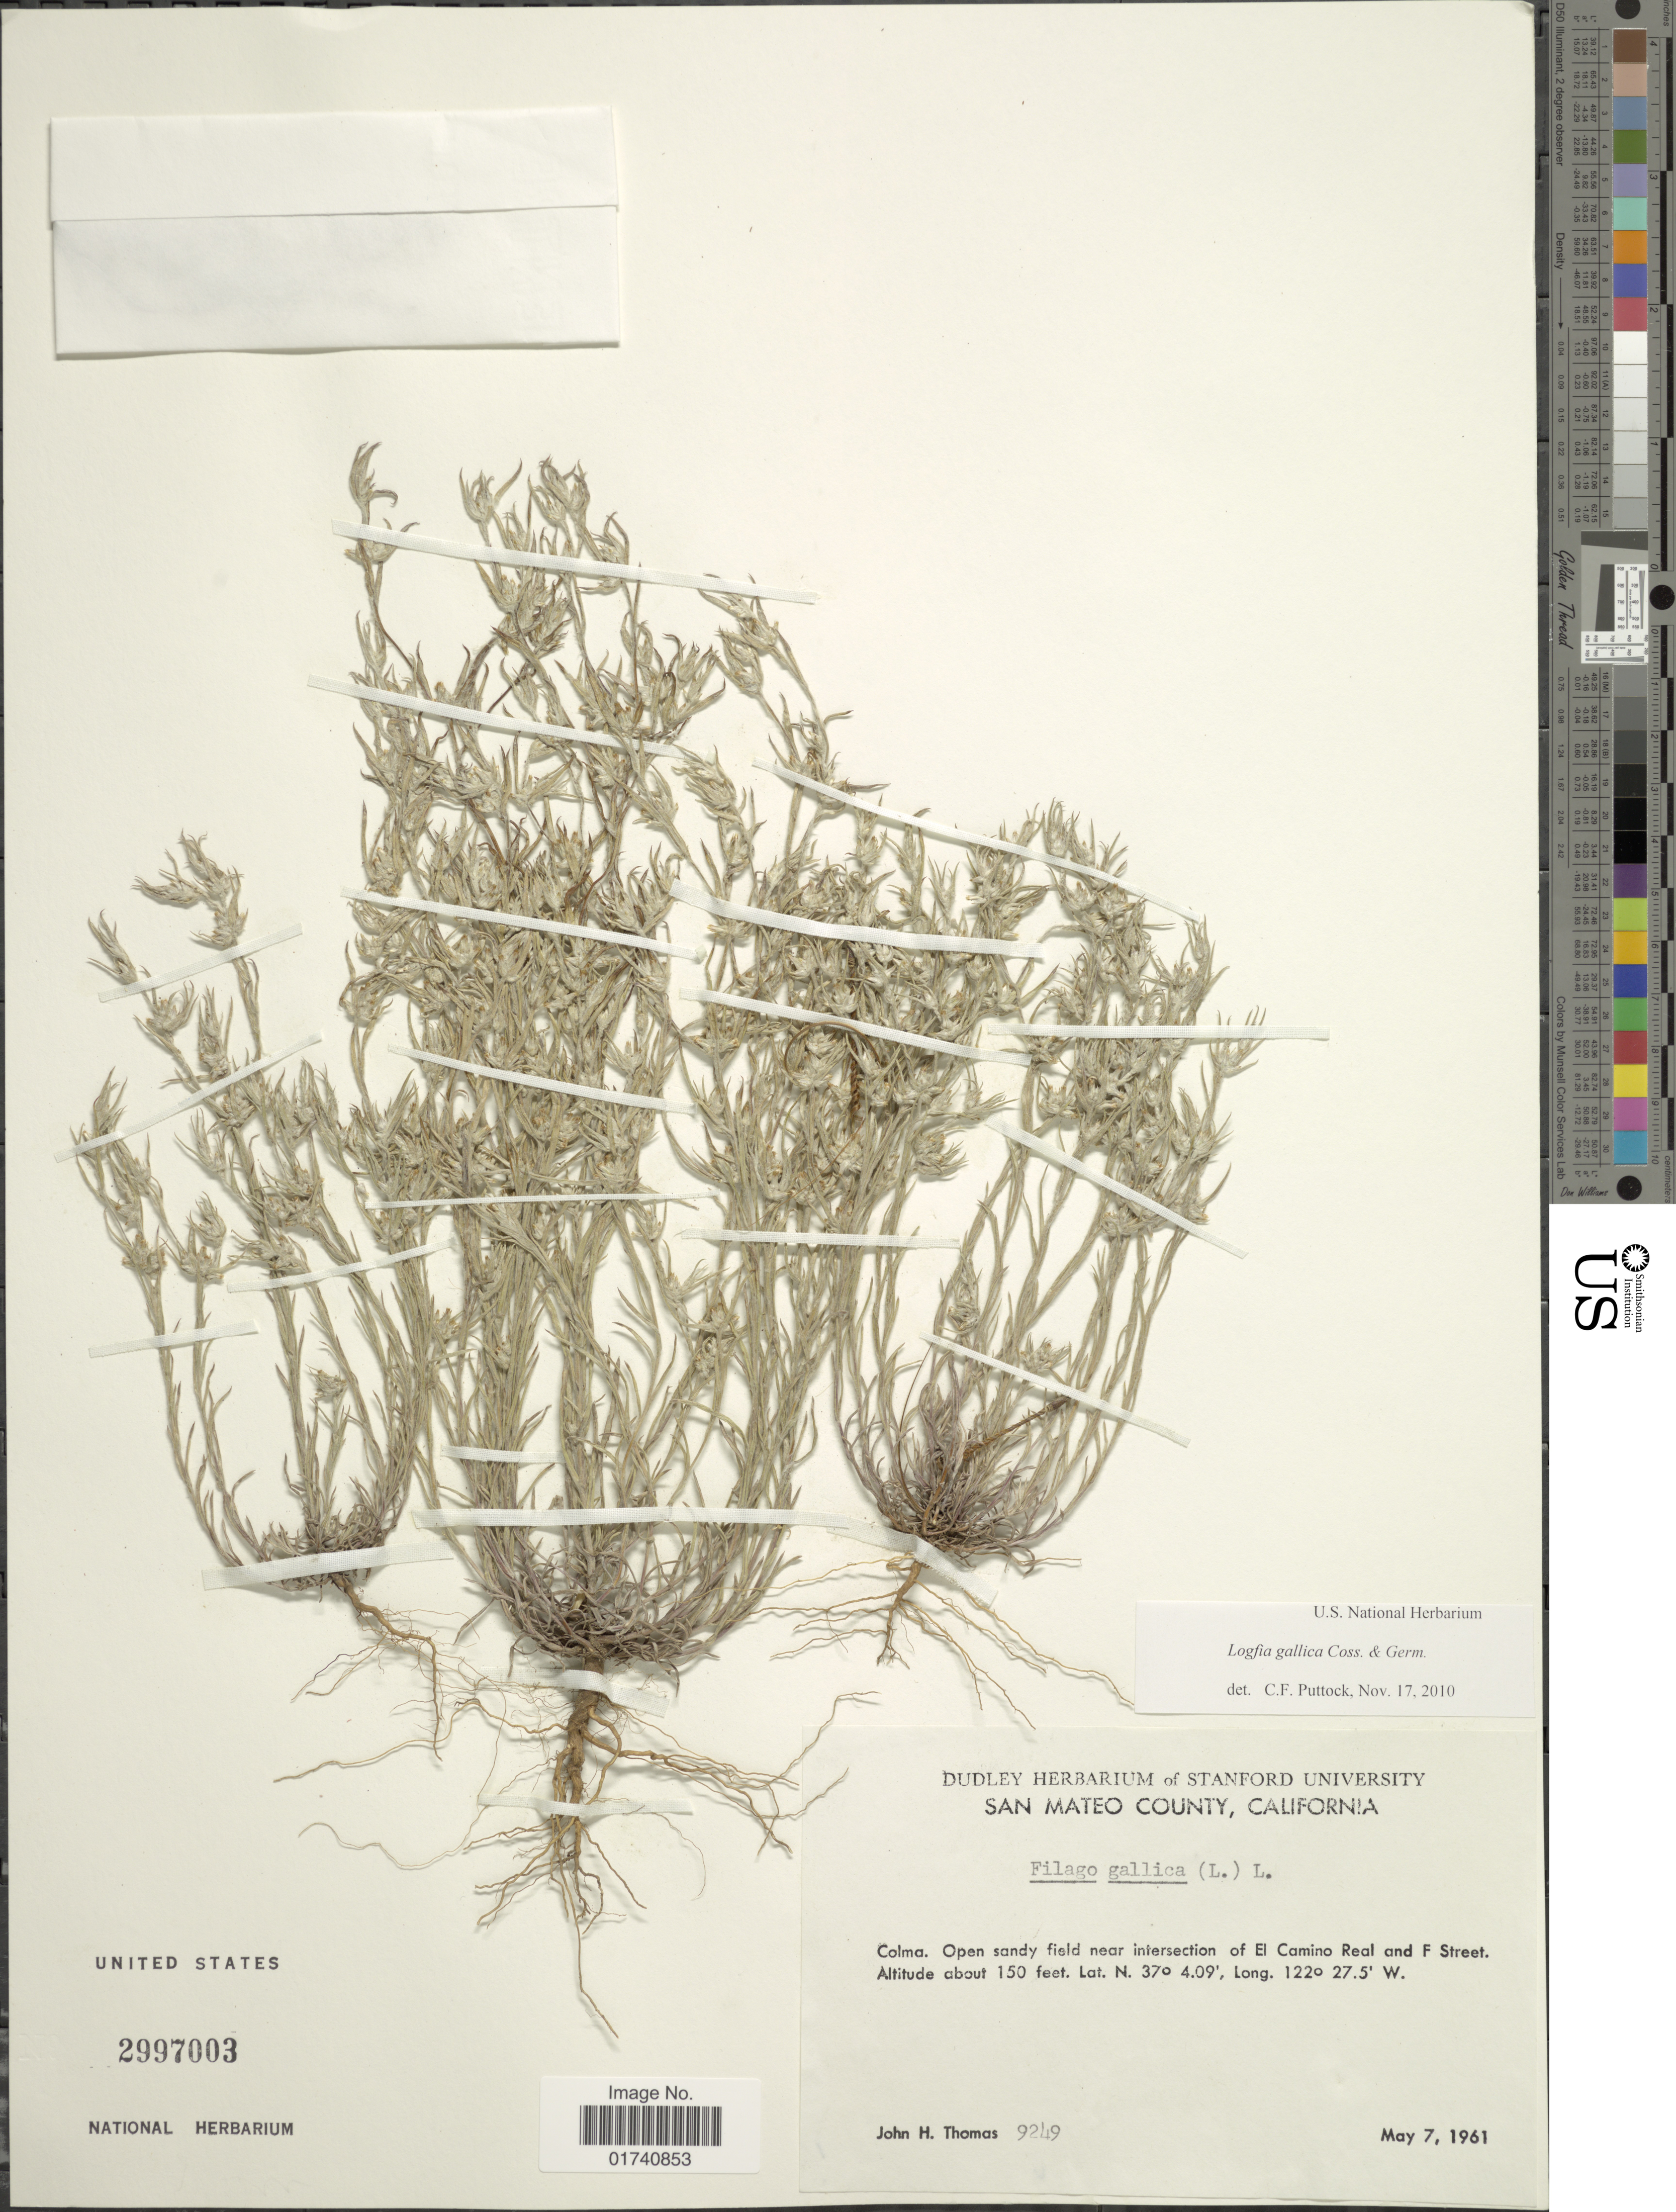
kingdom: Plantae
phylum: Tracheophyta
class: Magnoliopsida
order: Asterales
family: Asteraceae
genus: Logfia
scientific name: Logfia gallica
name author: (L.) Coss. & Germ.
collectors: J. H. Thomas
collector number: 9249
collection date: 1961-05-07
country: United States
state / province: California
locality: Colma. Open sandy field near intersection of El Camino Real and F Street.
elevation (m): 46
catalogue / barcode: US 2997003